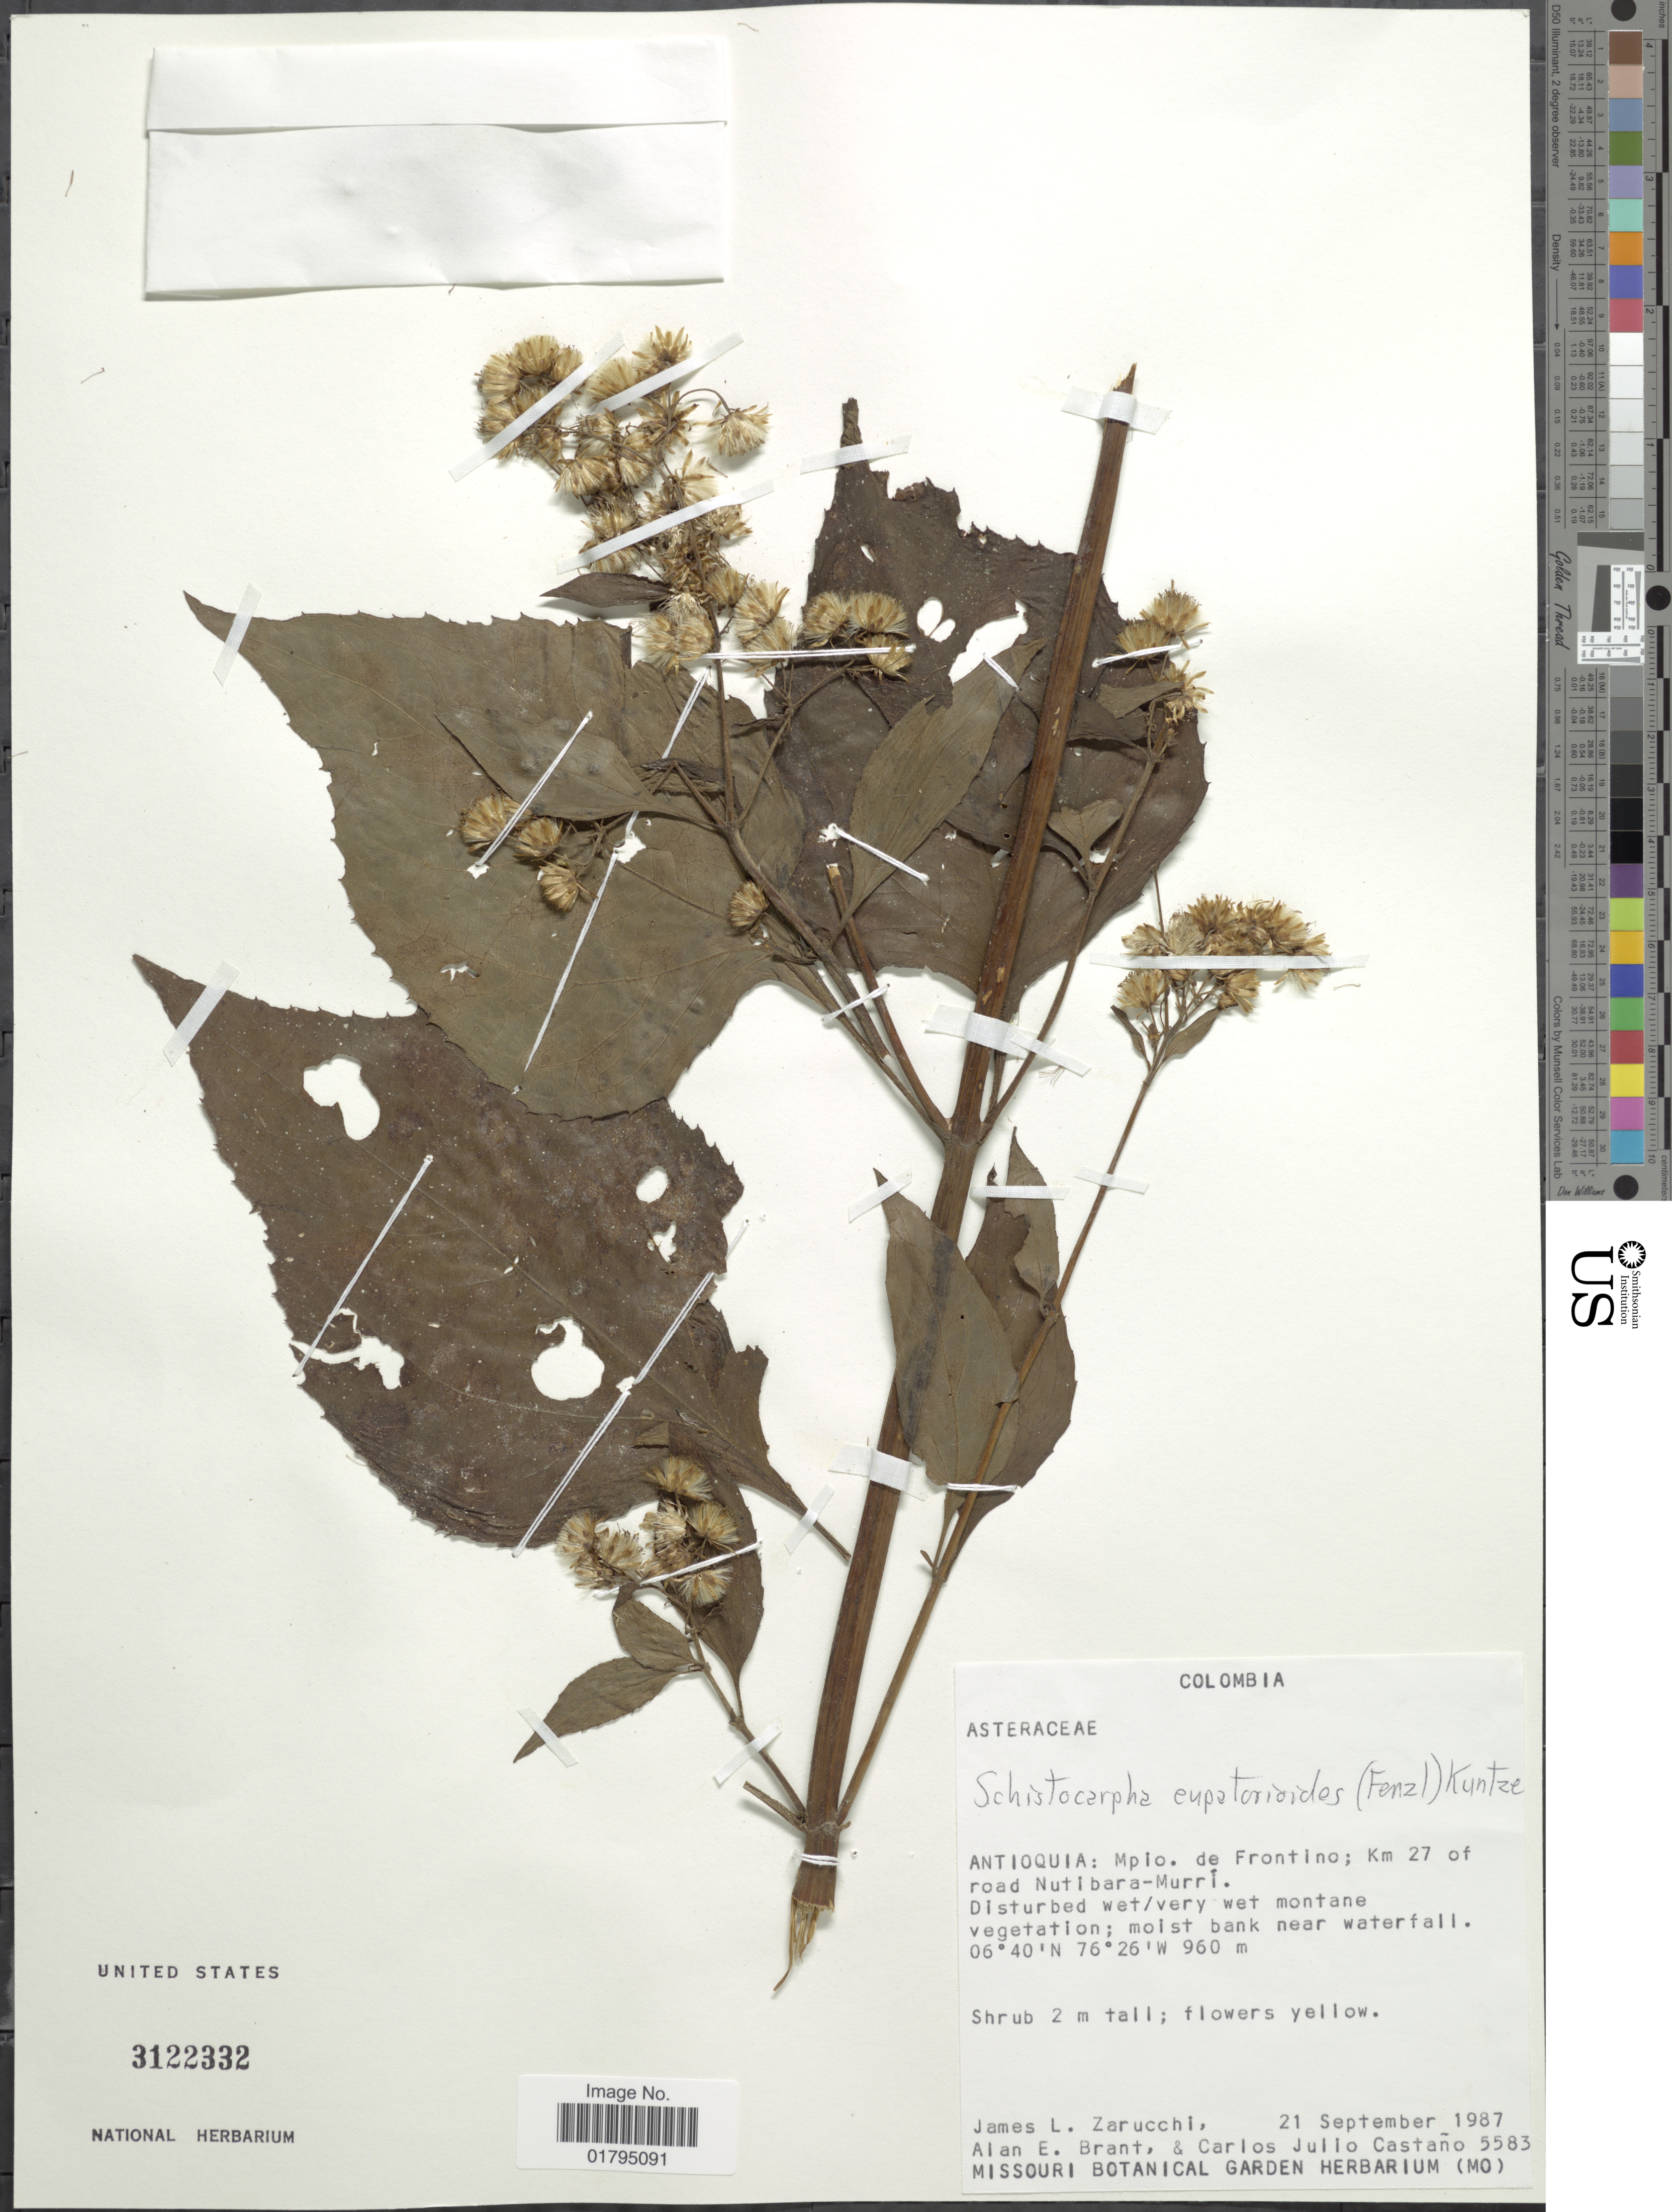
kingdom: Plantae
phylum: Tracheophyta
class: Magnoliopsida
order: Asterales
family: Asteraceae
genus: Schistocarpha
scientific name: Schistocarpha eupatorioides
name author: (Fenzl) Kuntze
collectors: J. L. Zarucchi, A. Brant & C. Castano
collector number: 5583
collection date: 1987-09-21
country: Colombia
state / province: Antioquia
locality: Antioquia: Mpio. de Frontino; Km 27 of road Nutibara-Murri.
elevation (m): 960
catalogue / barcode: US 3122332